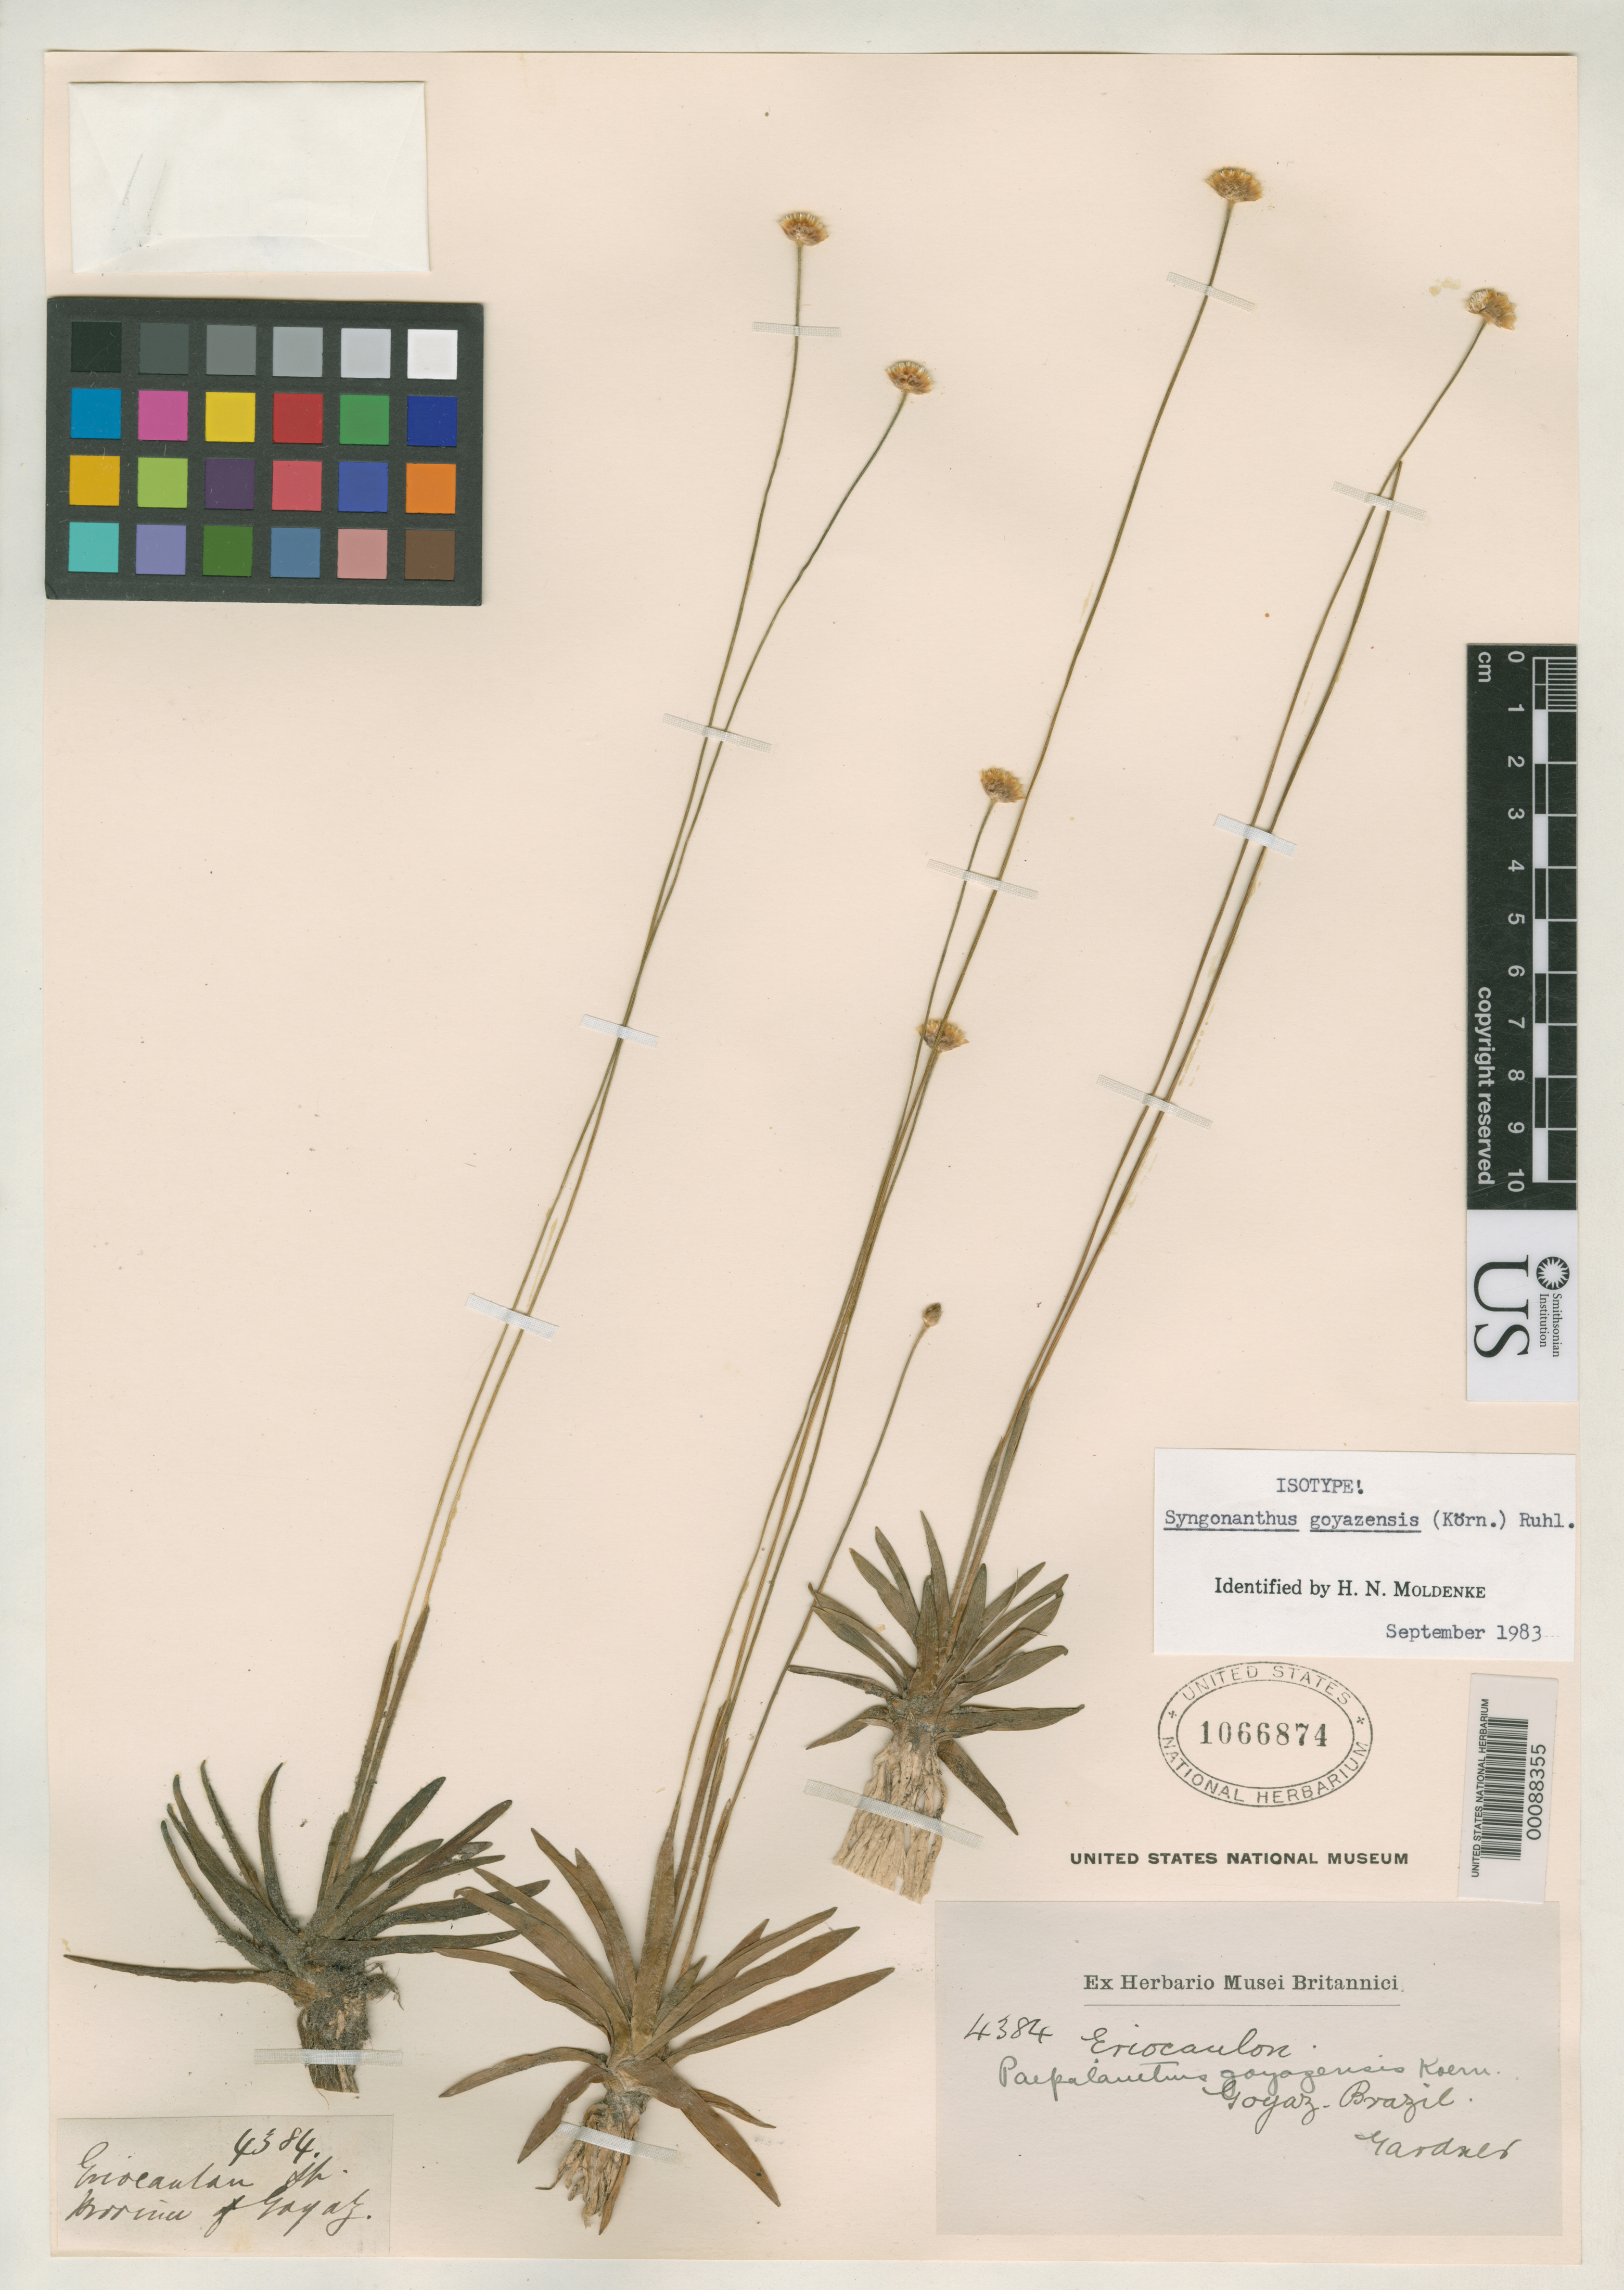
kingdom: Plantae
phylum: Tracheophyta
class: Liliopsida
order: Poales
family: Eriocaulaceae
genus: Paepalanthus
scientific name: Paepalanthus goyazensis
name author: Körn. in Mart.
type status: Isotype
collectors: G. Gardner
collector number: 4384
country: Brazil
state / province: Goiás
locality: Inter Porto Imperial et Lunie, ad flum Tocantins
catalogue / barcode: US 1066874